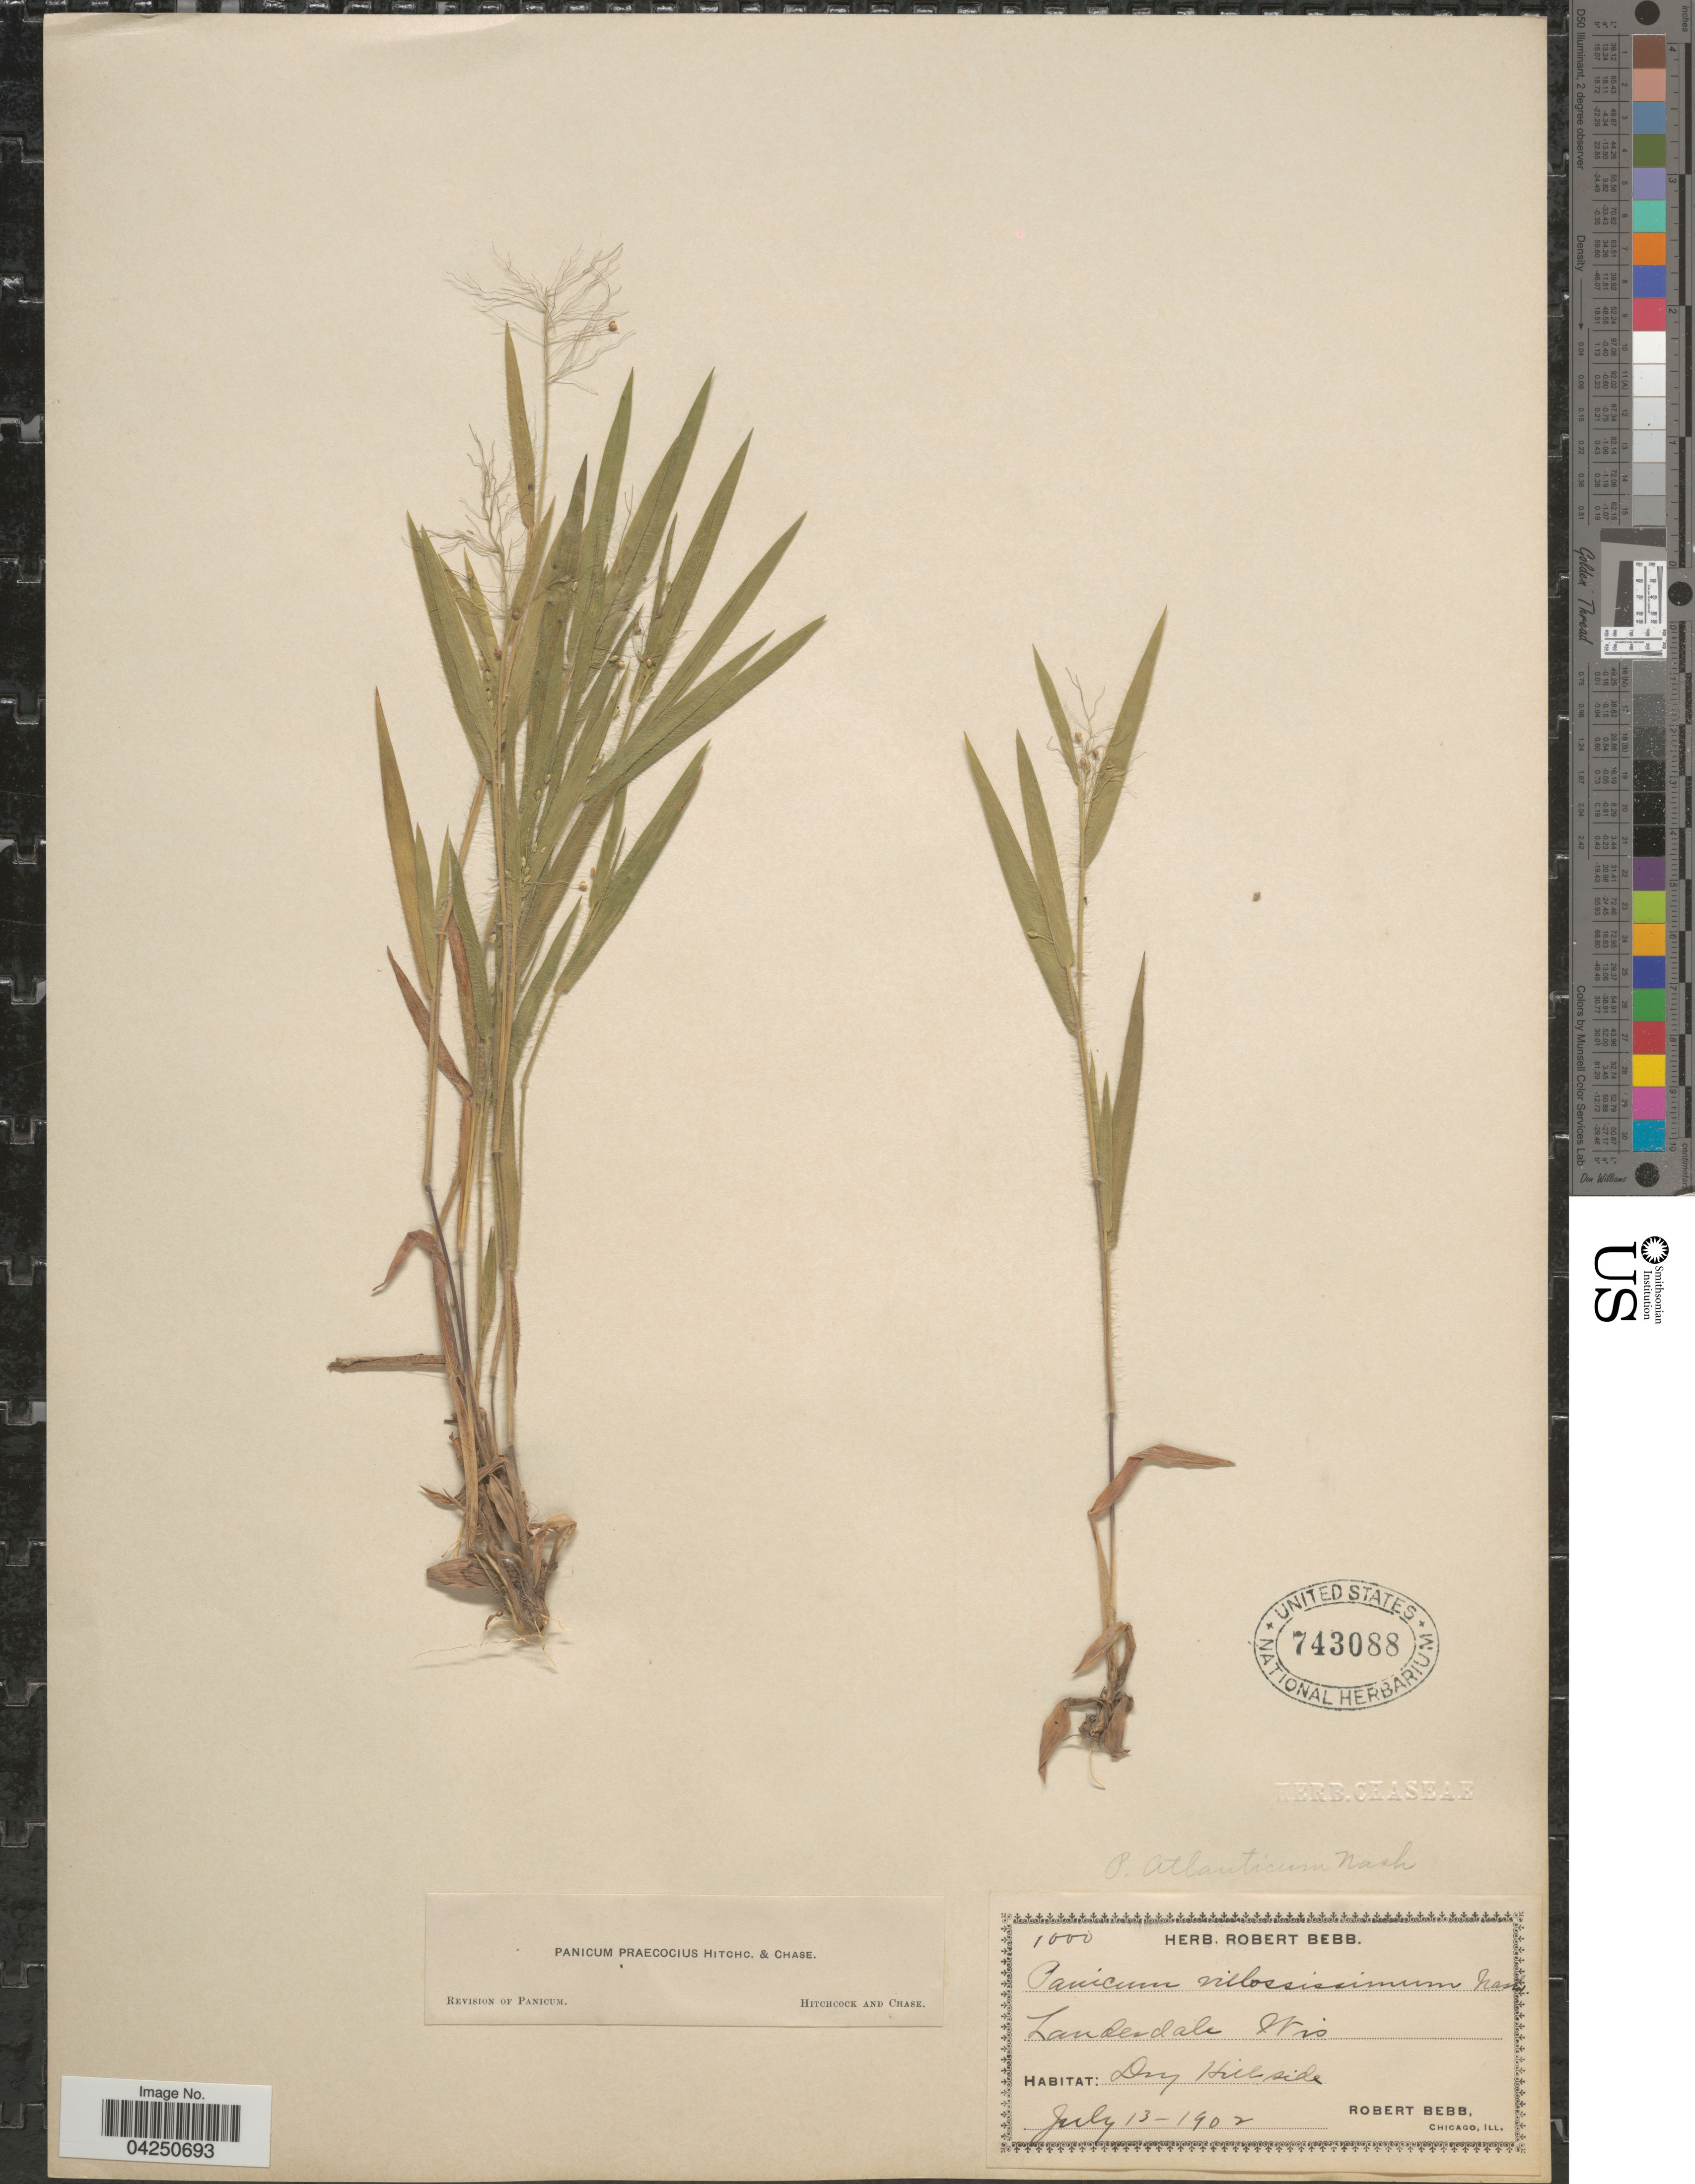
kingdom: Plantae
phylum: Tracheophyta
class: Liliopsida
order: Poales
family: Poaceae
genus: Dichanthelium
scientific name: Dichanthelium acuminatum var. acuminatum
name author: (Sw.) Gould & C.A. Clark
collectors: R. Bebb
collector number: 1000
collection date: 1902-07-13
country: United States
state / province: Wisconsin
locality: Lauderdale. Dry hillside.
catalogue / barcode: US 743088